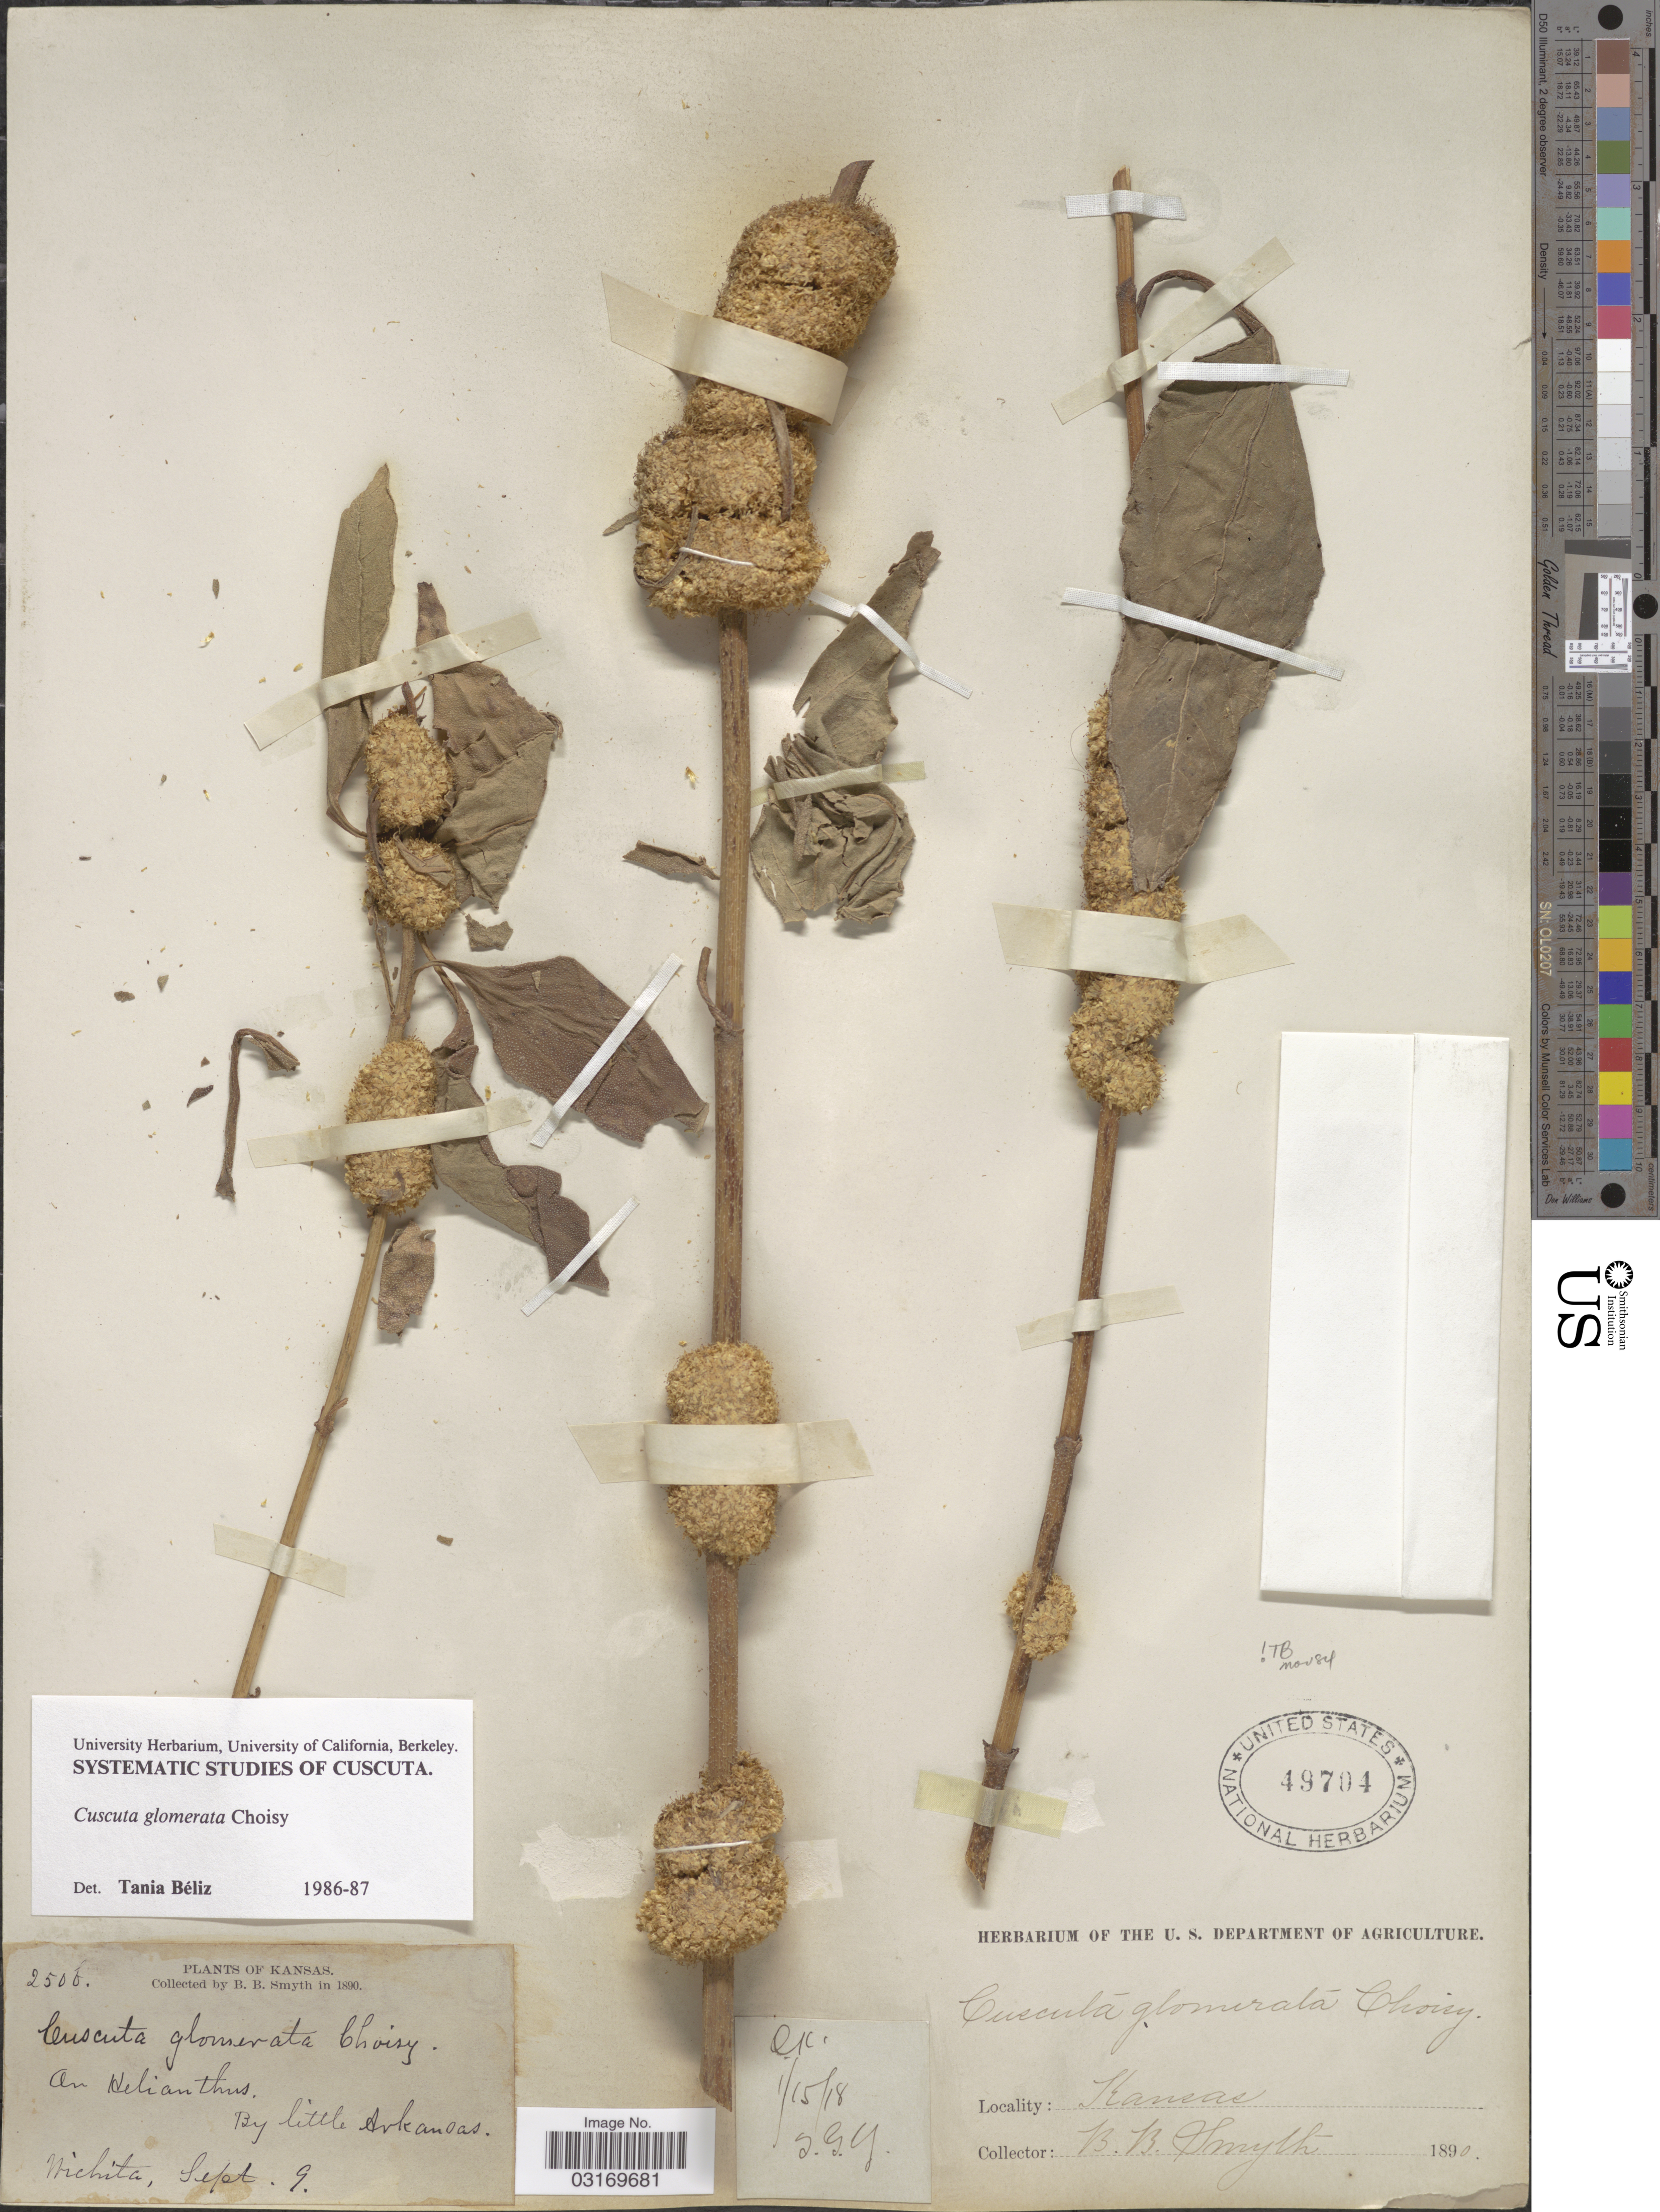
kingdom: Plantae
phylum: Tracheophyta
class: Magnoliopsida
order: Solanales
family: Convolvulaceae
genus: Cuscuta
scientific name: Cuscuta glomerata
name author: Chris.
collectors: B. Smyth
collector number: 250f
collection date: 1890-09-09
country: United States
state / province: Kansas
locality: By little Arkansas. Wichita.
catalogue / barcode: US 49704